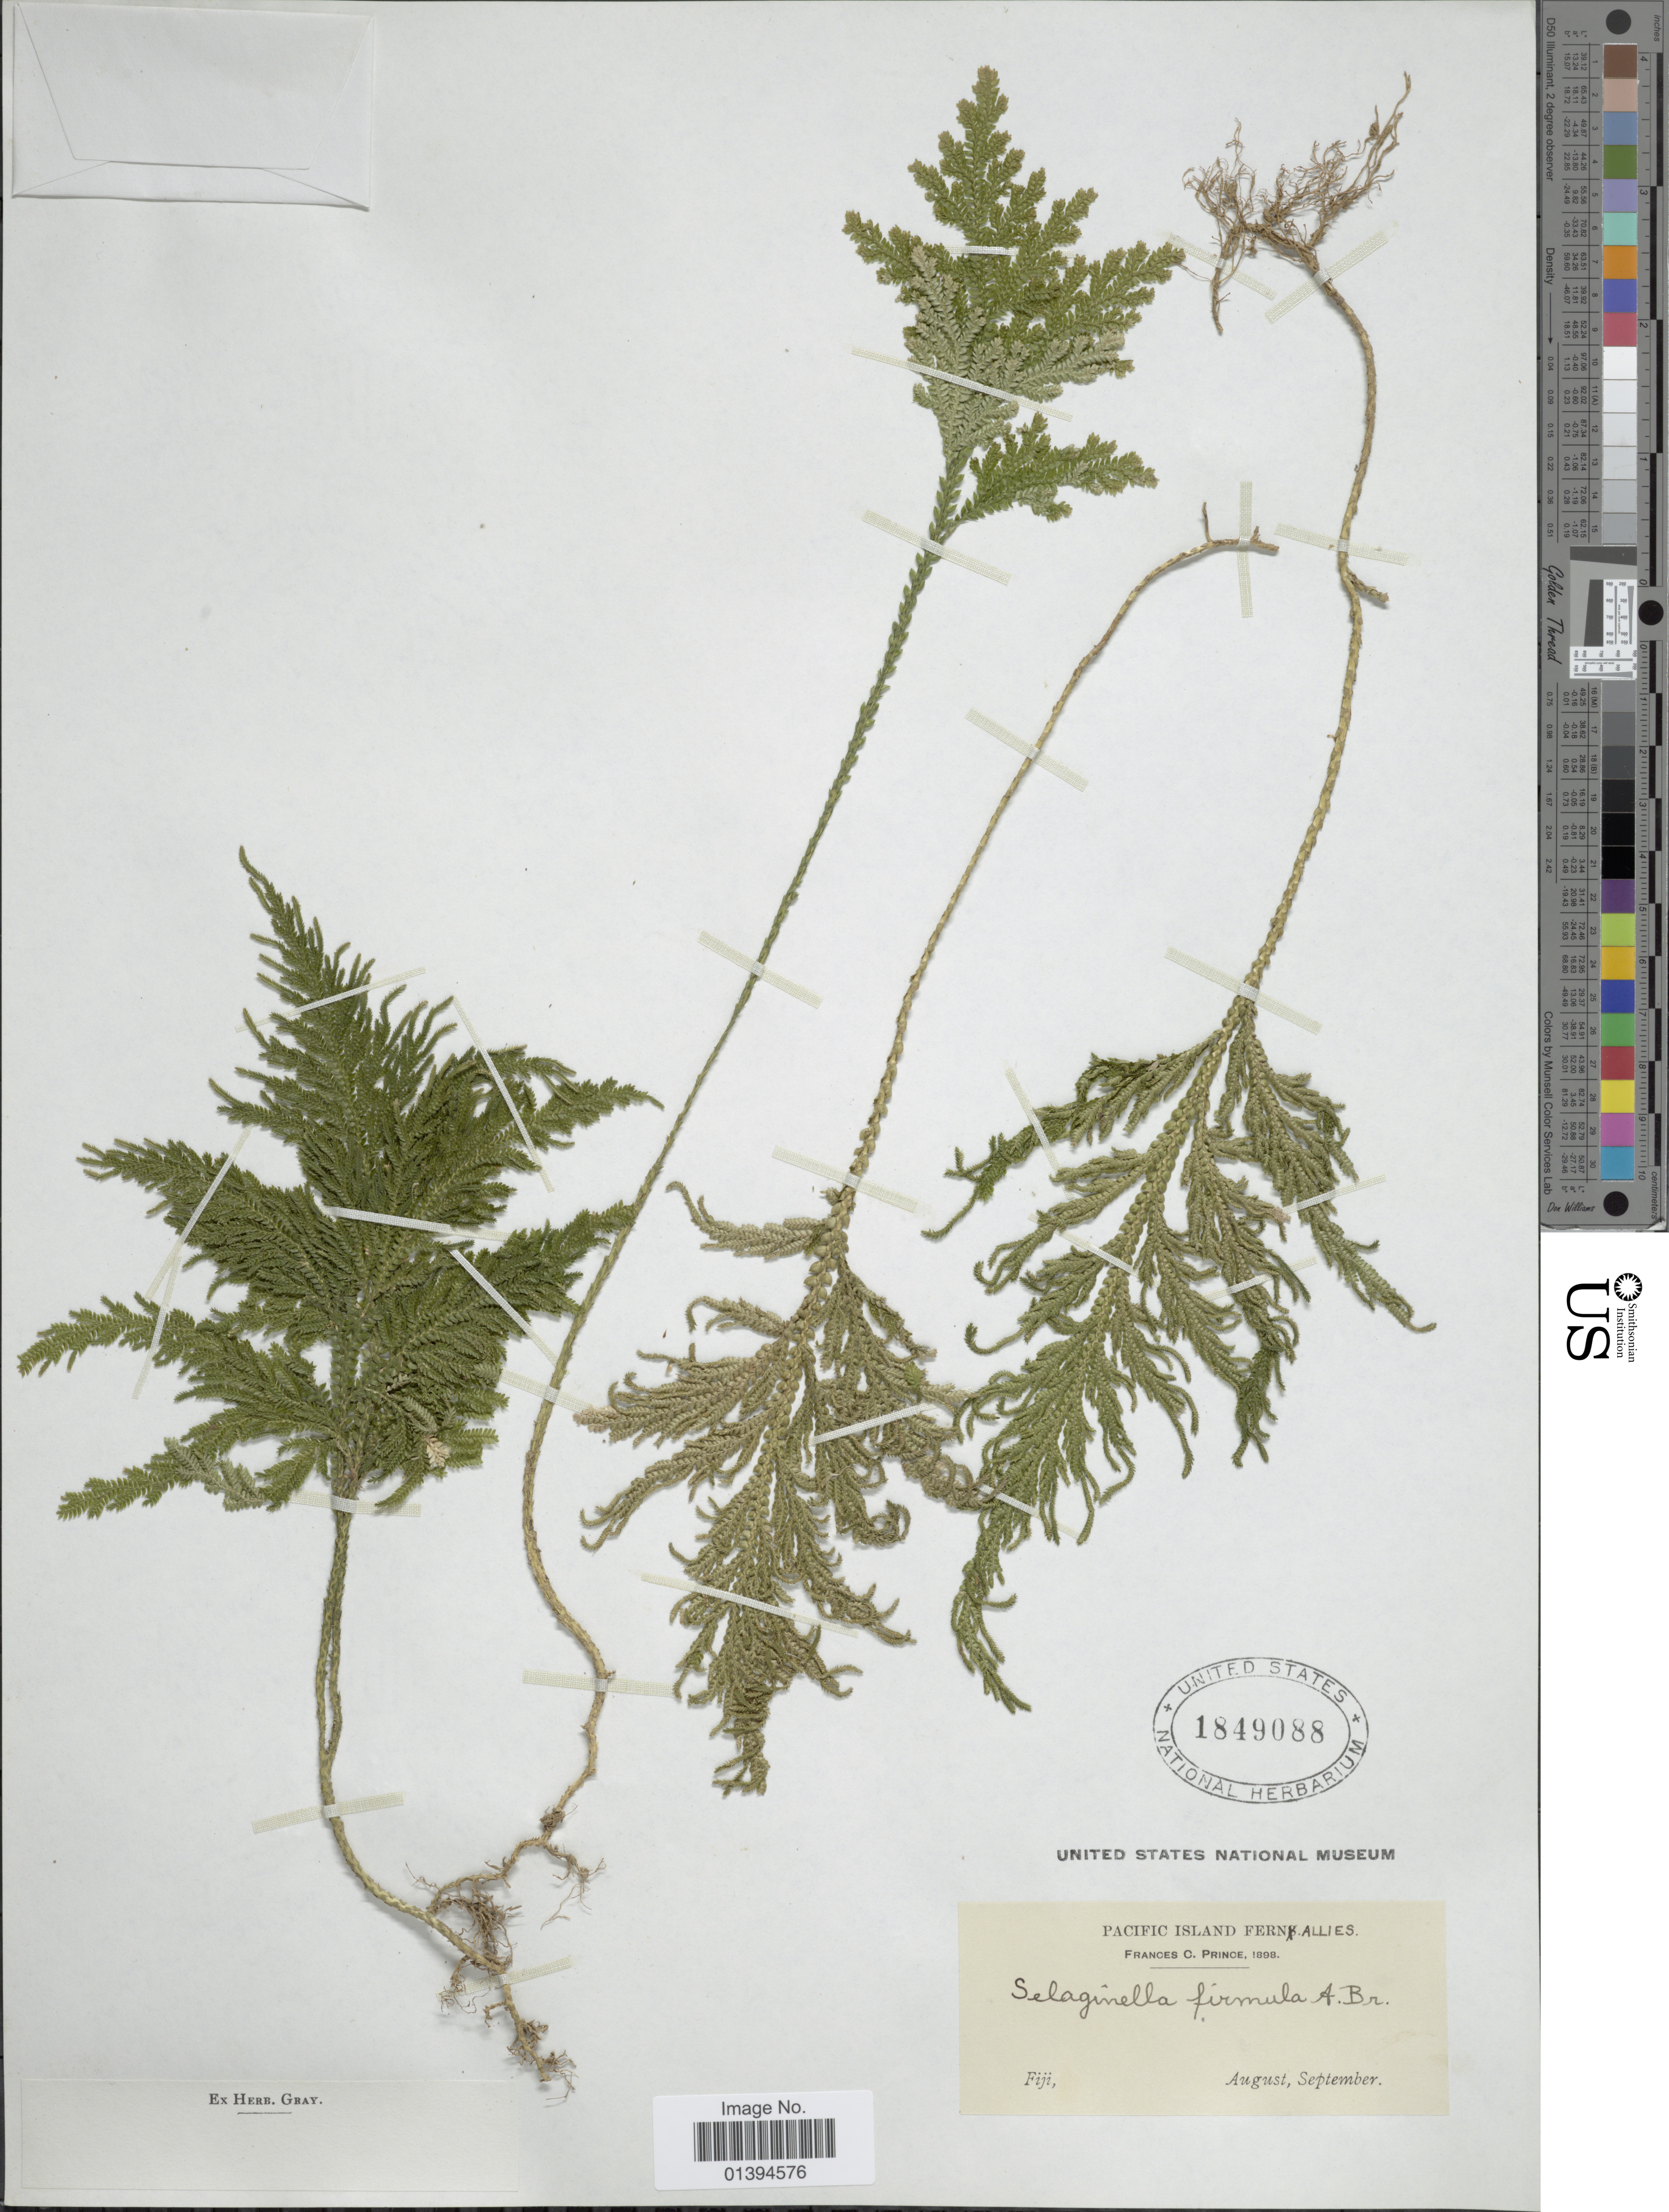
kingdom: Plantae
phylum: Tracheophyta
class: Lycopodiopsida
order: Selaginellales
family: Selaginellaceae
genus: Selaginella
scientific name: Selaginella firmula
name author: A. Br.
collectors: F. Prince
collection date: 1898-09/1998-08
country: Fiji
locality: Pacific Islands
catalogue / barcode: US 1849088